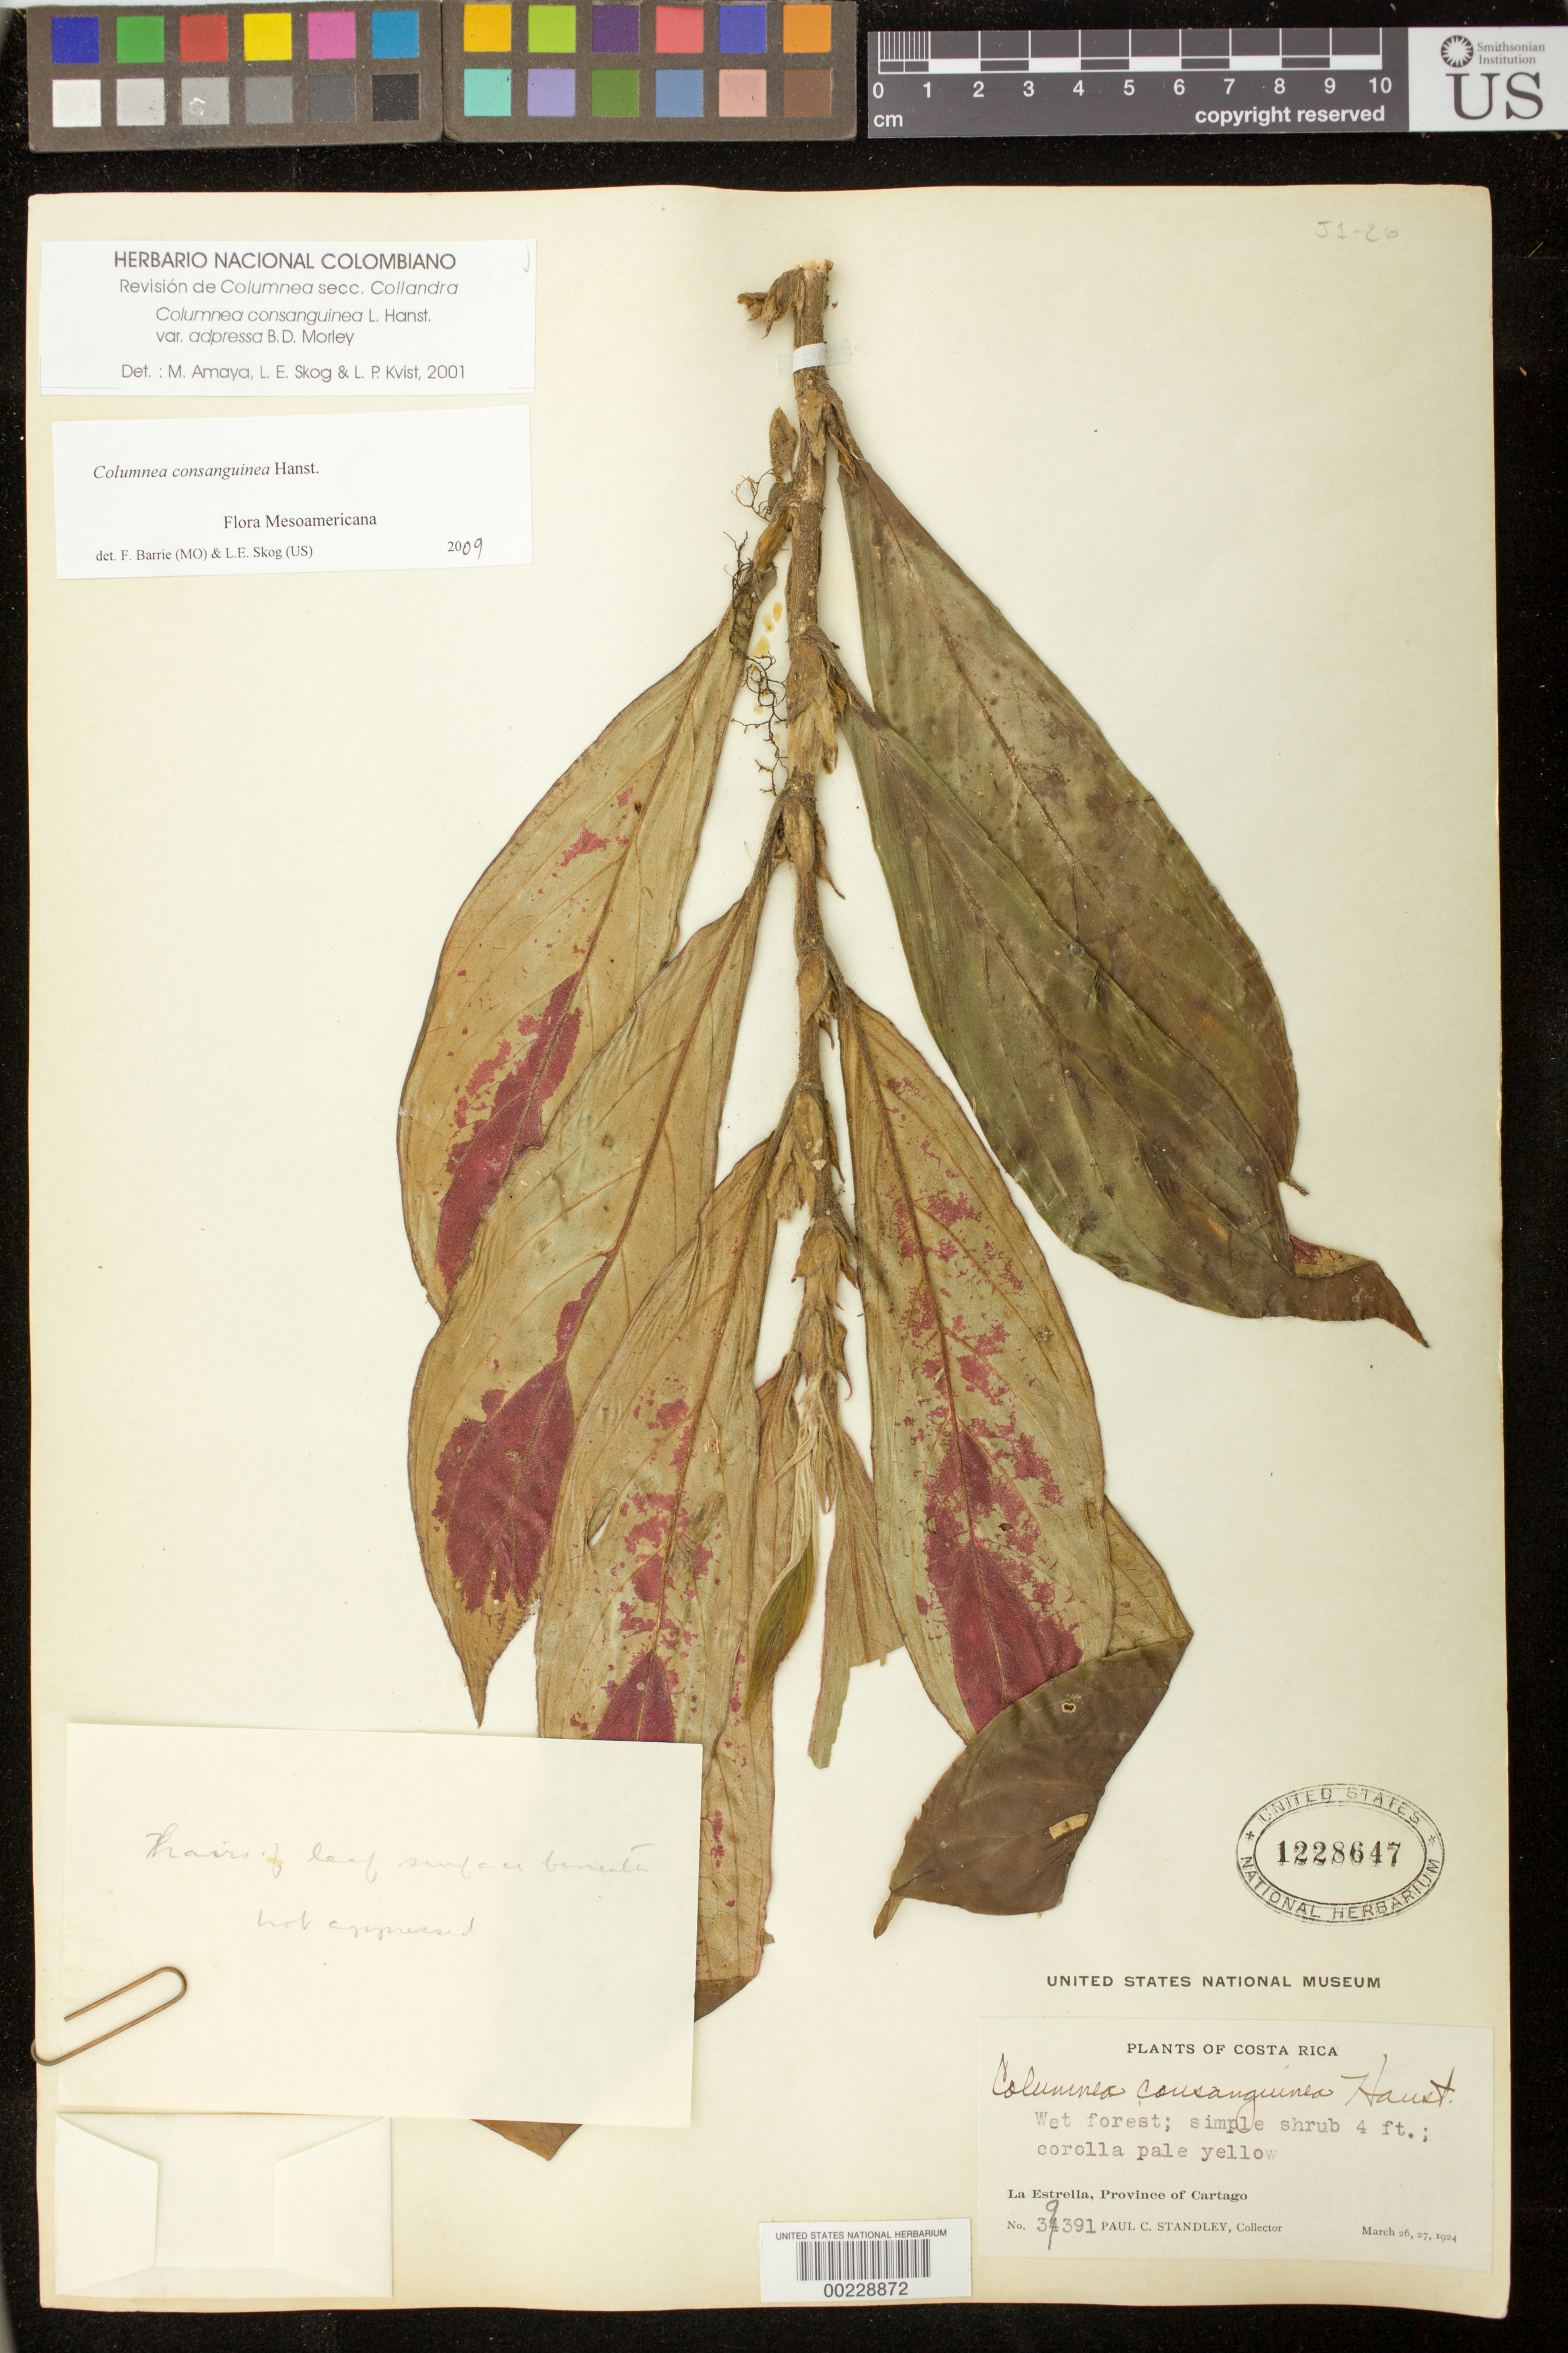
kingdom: Plantae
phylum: Tracheophyta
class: Magnoliopsida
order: Lamiales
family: Gesneriaceae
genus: Columnea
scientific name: Columnea consanguinea var. adpressa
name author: B.D. Morley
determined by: Amaya-Márquez, M.; et al.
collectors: P. C. Standley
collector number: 39391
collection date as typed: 26-27 Mar 1924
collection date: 1924-03-26/1924-03-27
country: Costa Rica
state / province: Cartago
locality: La Estrella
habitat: Wet forest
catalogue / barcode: US 1228647